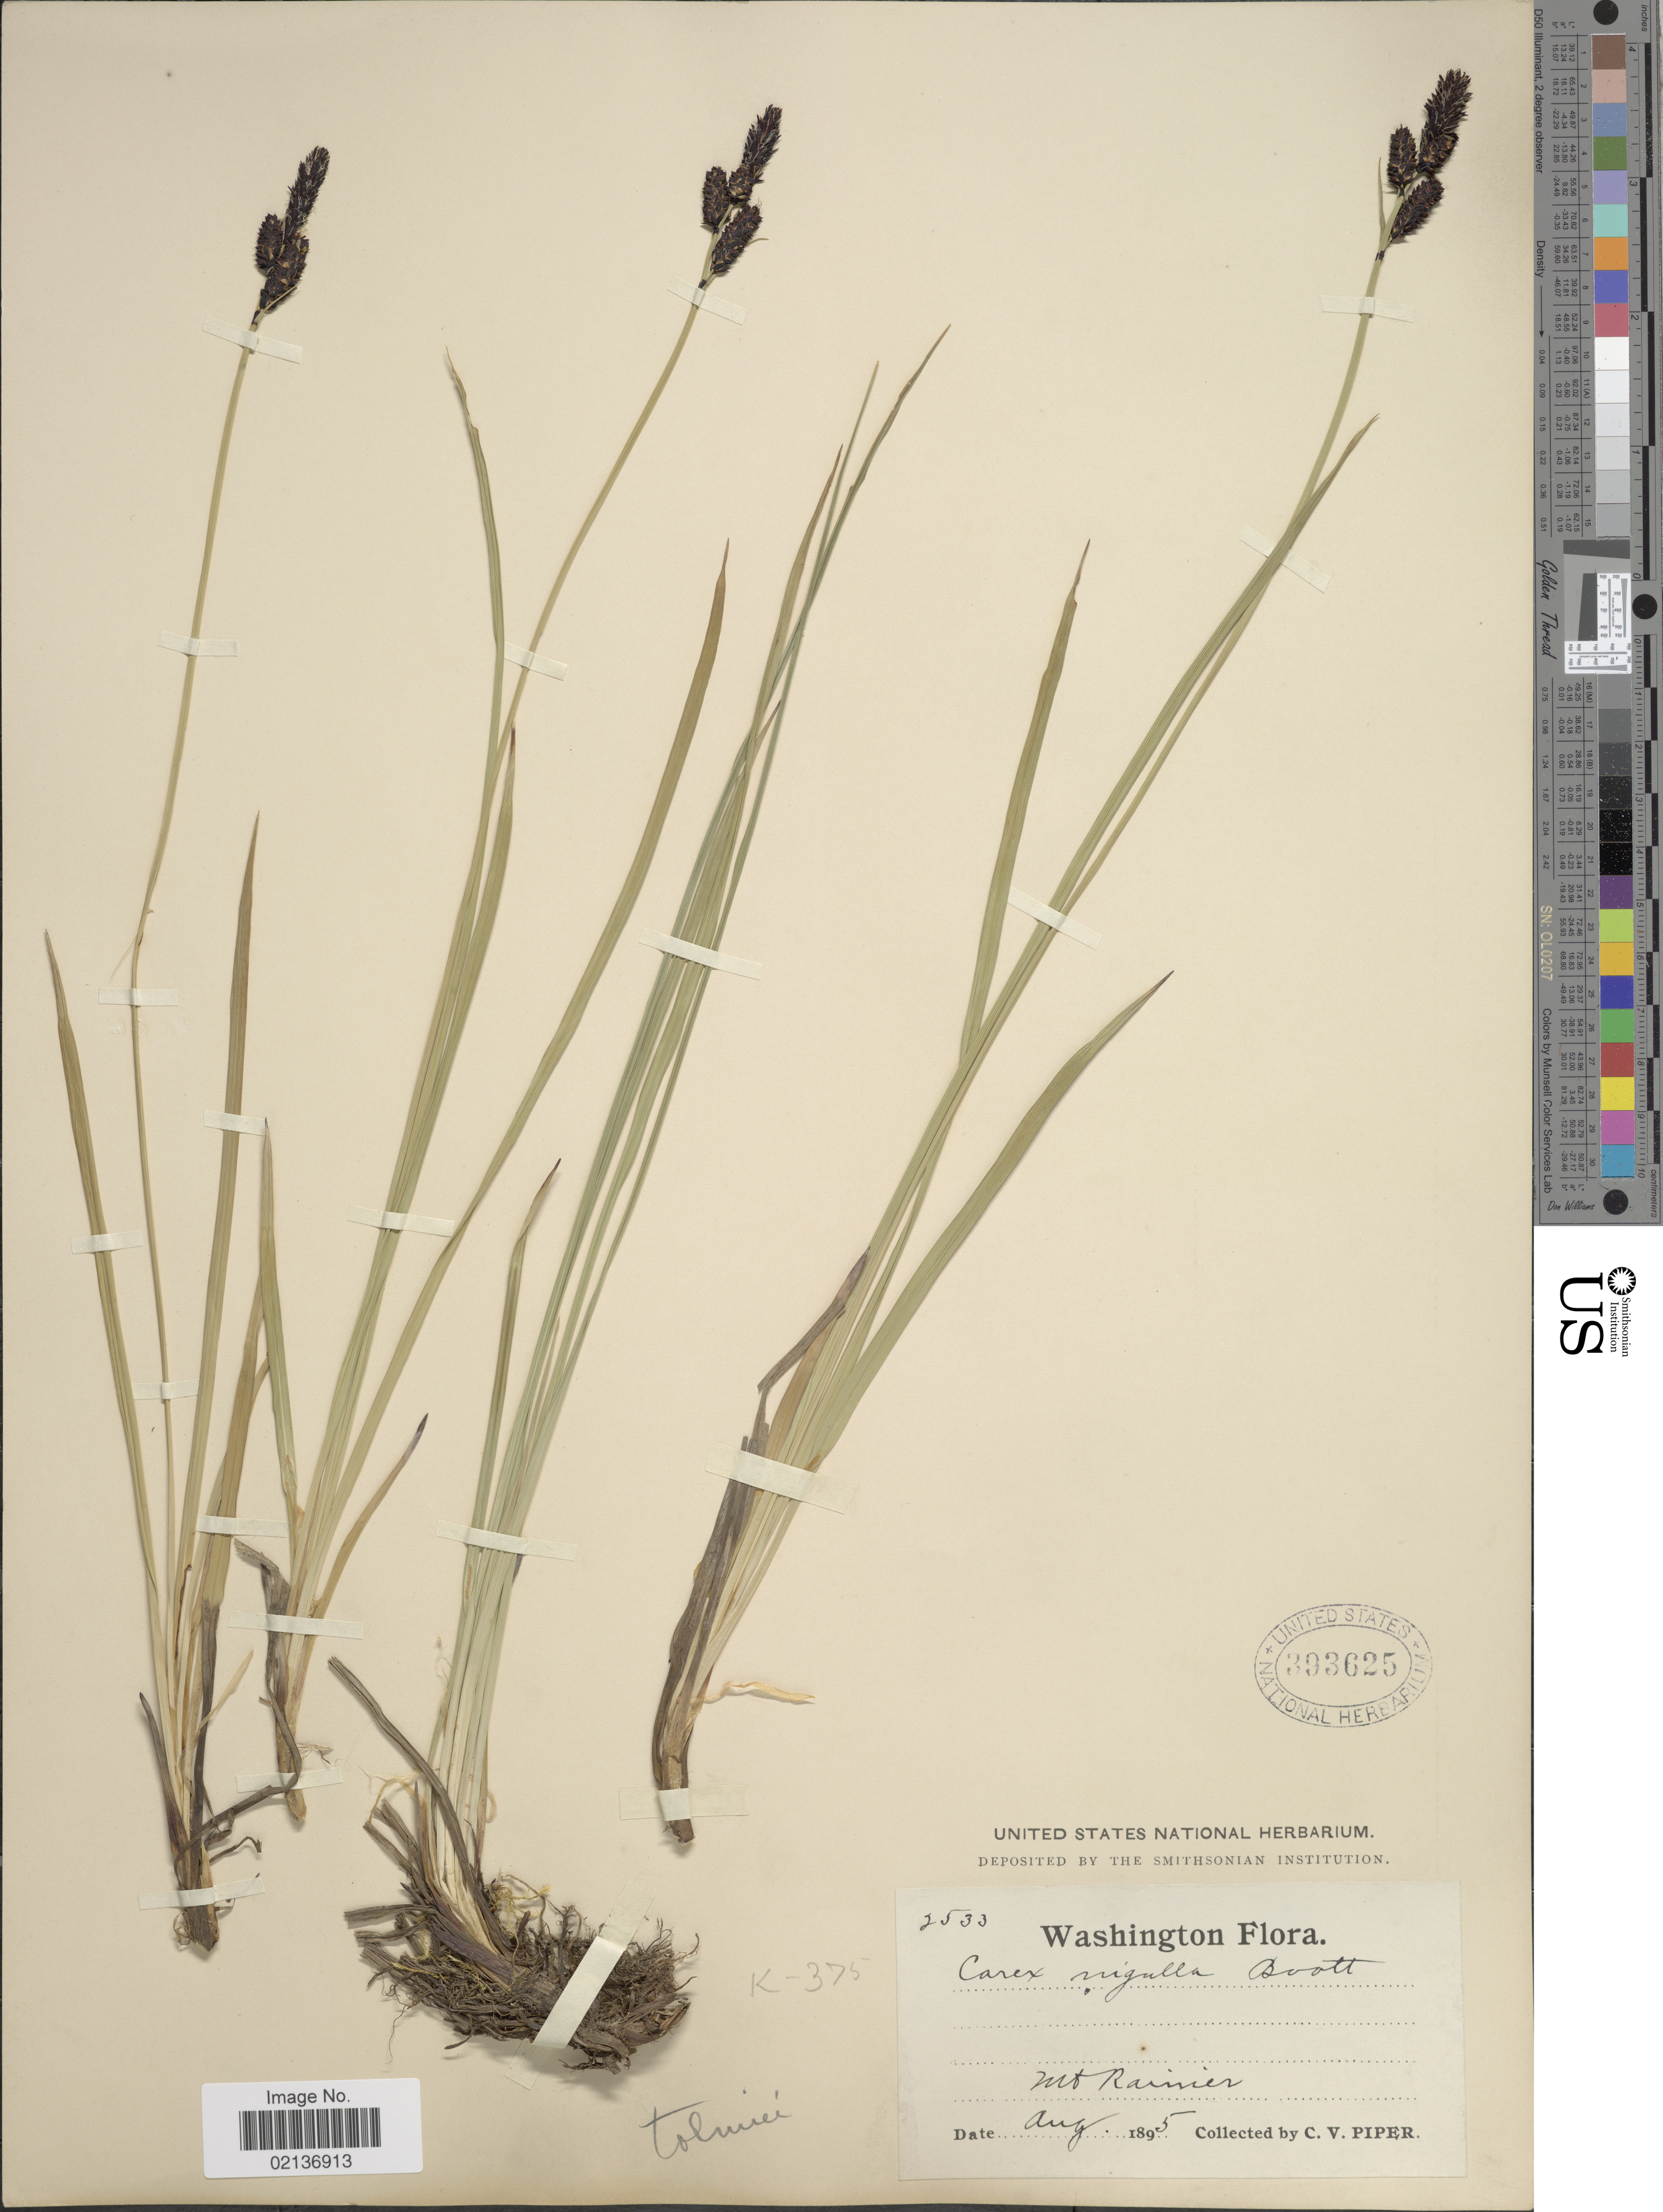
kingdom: Plantae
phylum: Tracheophyta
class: Liliopsida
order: Poales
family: Cyperaceae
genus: Carex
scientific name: Carex spectabilis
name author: Dewey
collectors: C. V. Piper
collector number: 2533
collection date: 1895-08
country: United States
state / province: Washington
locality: Mt. Rainier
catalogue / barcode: US 393625